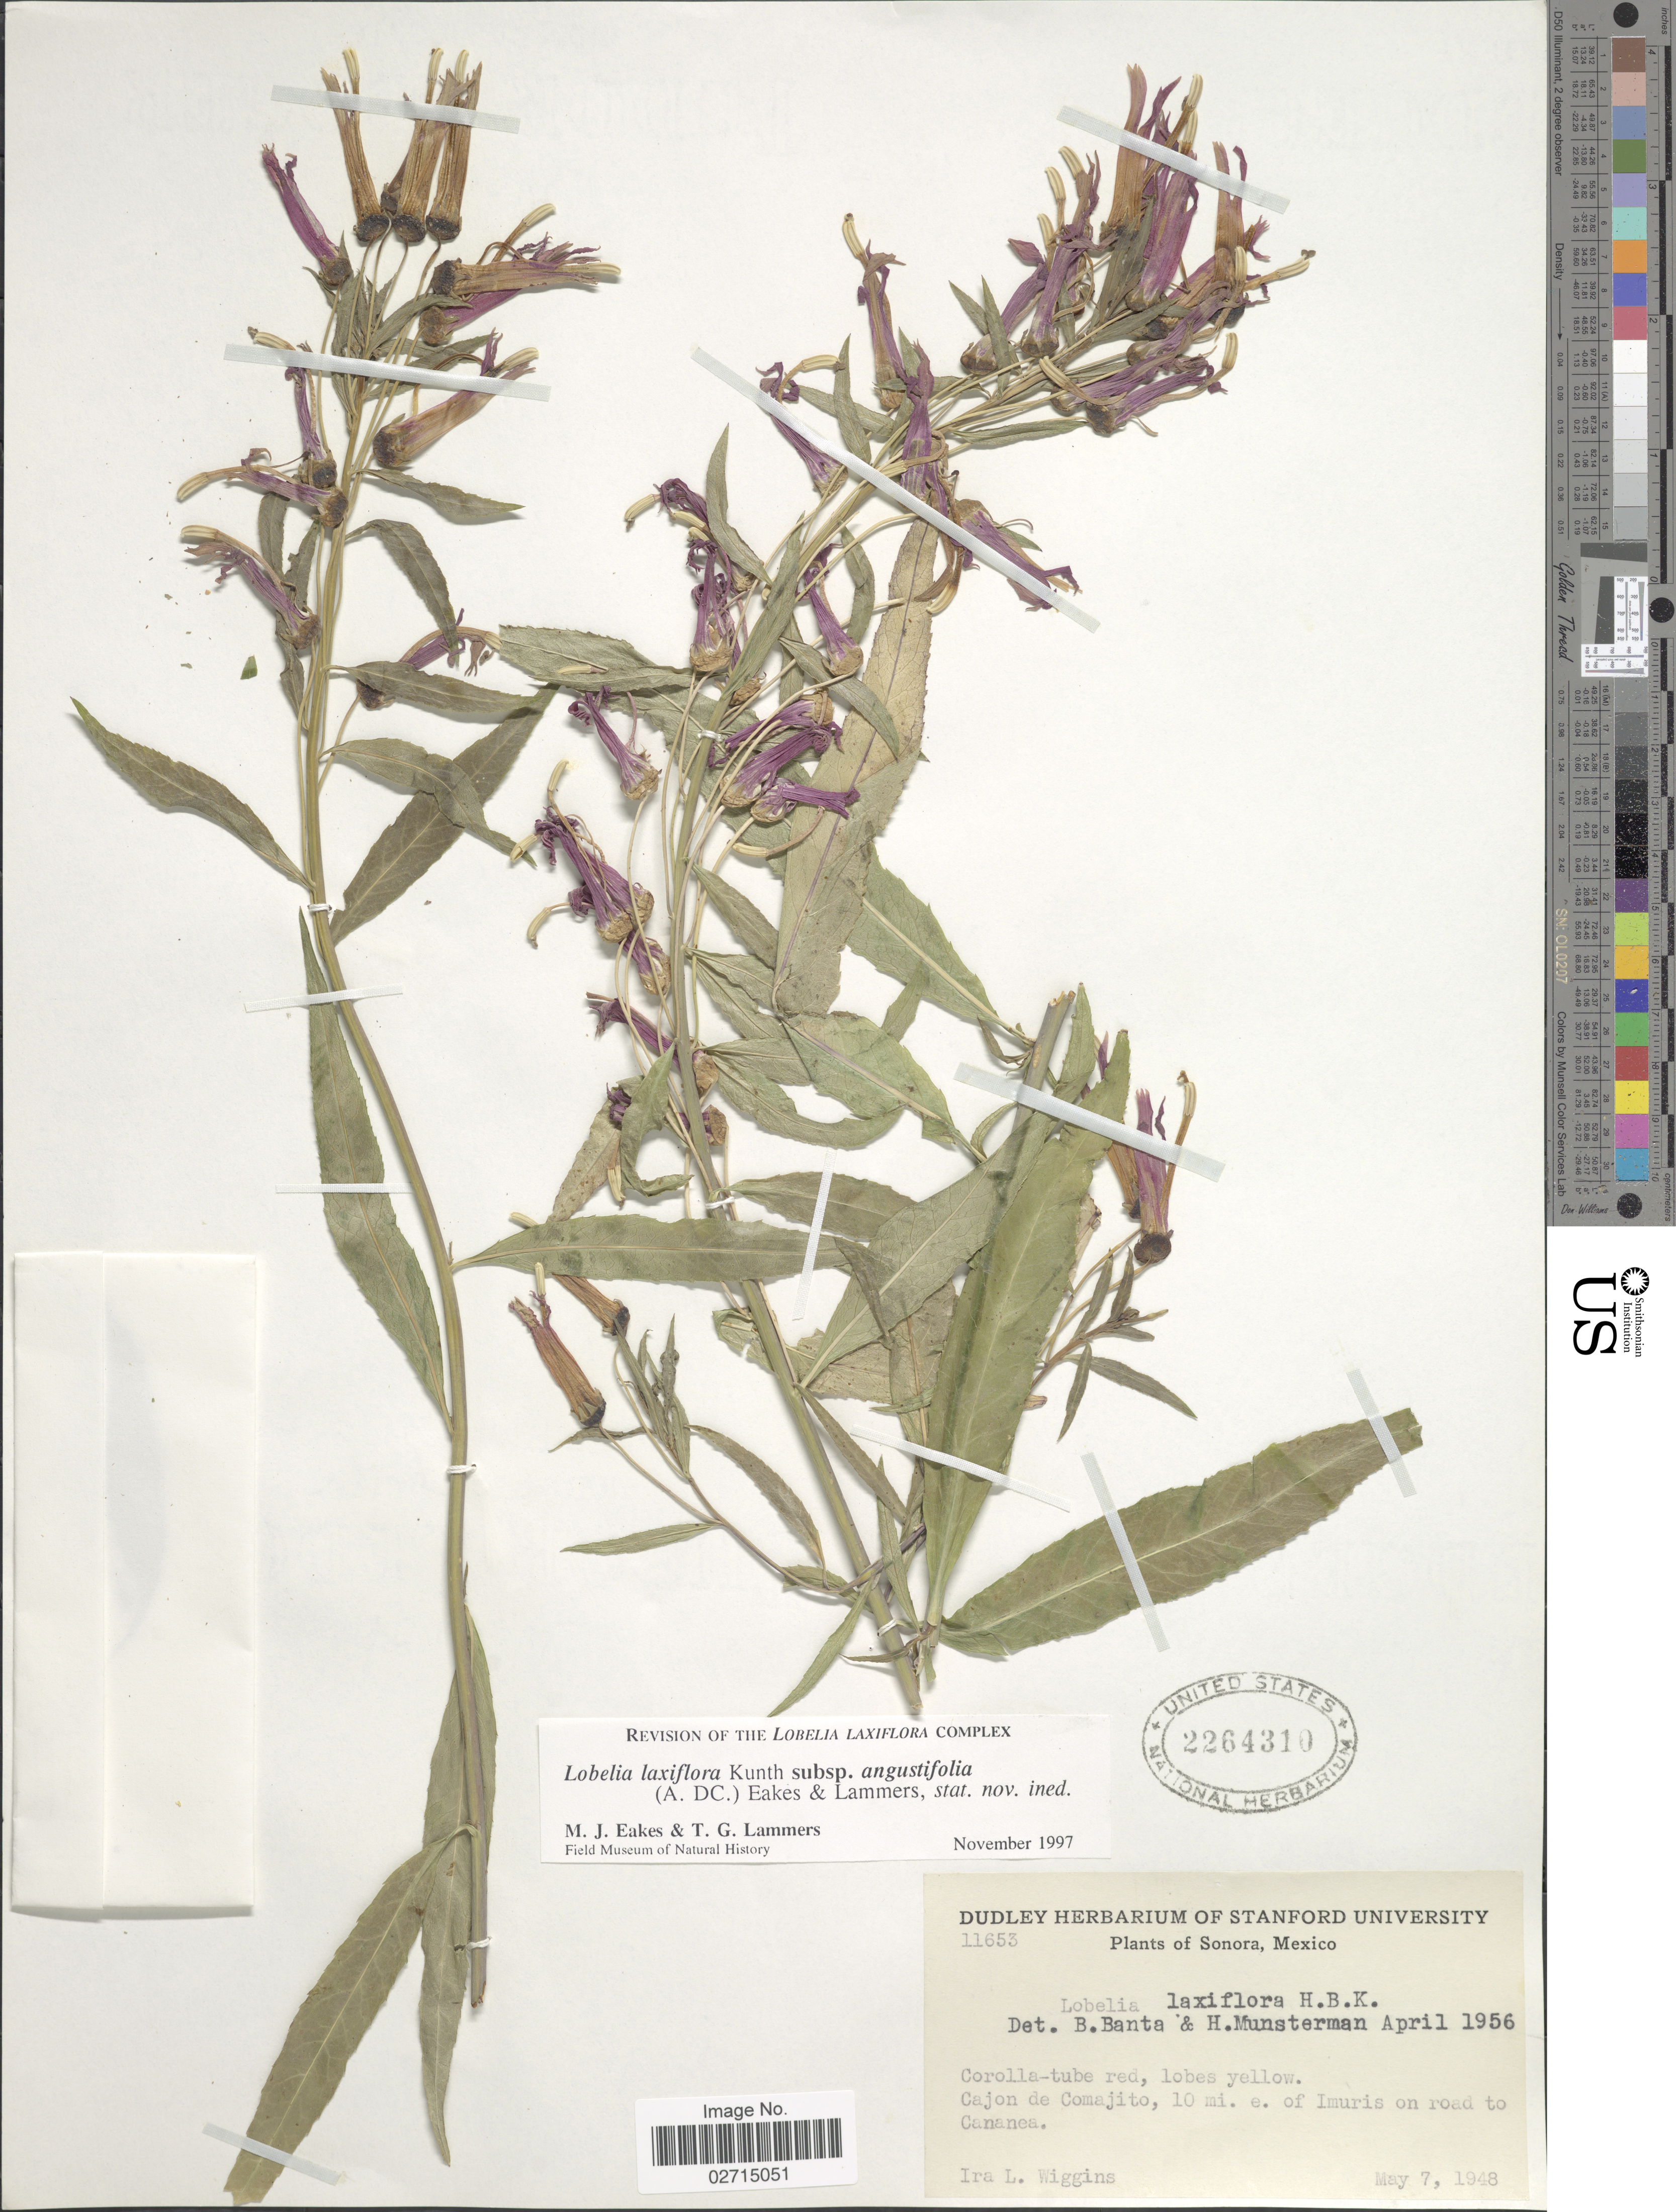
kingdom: Plantae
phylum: Tracheophyta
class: Magnoliopsida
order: Asterales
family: Campanulaceae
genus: Leptocodon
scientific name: Leptocodon laxiflora var. angustifolia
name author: A. DC.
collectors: I. L. Wiggins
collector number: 11653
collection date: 1948-05-07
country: Mexico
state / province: Sonora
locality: Sonora, Mexico, Cajon de Comajito, 10 mi. e. of Imuris on road to Cananea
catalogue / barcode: US 2264310